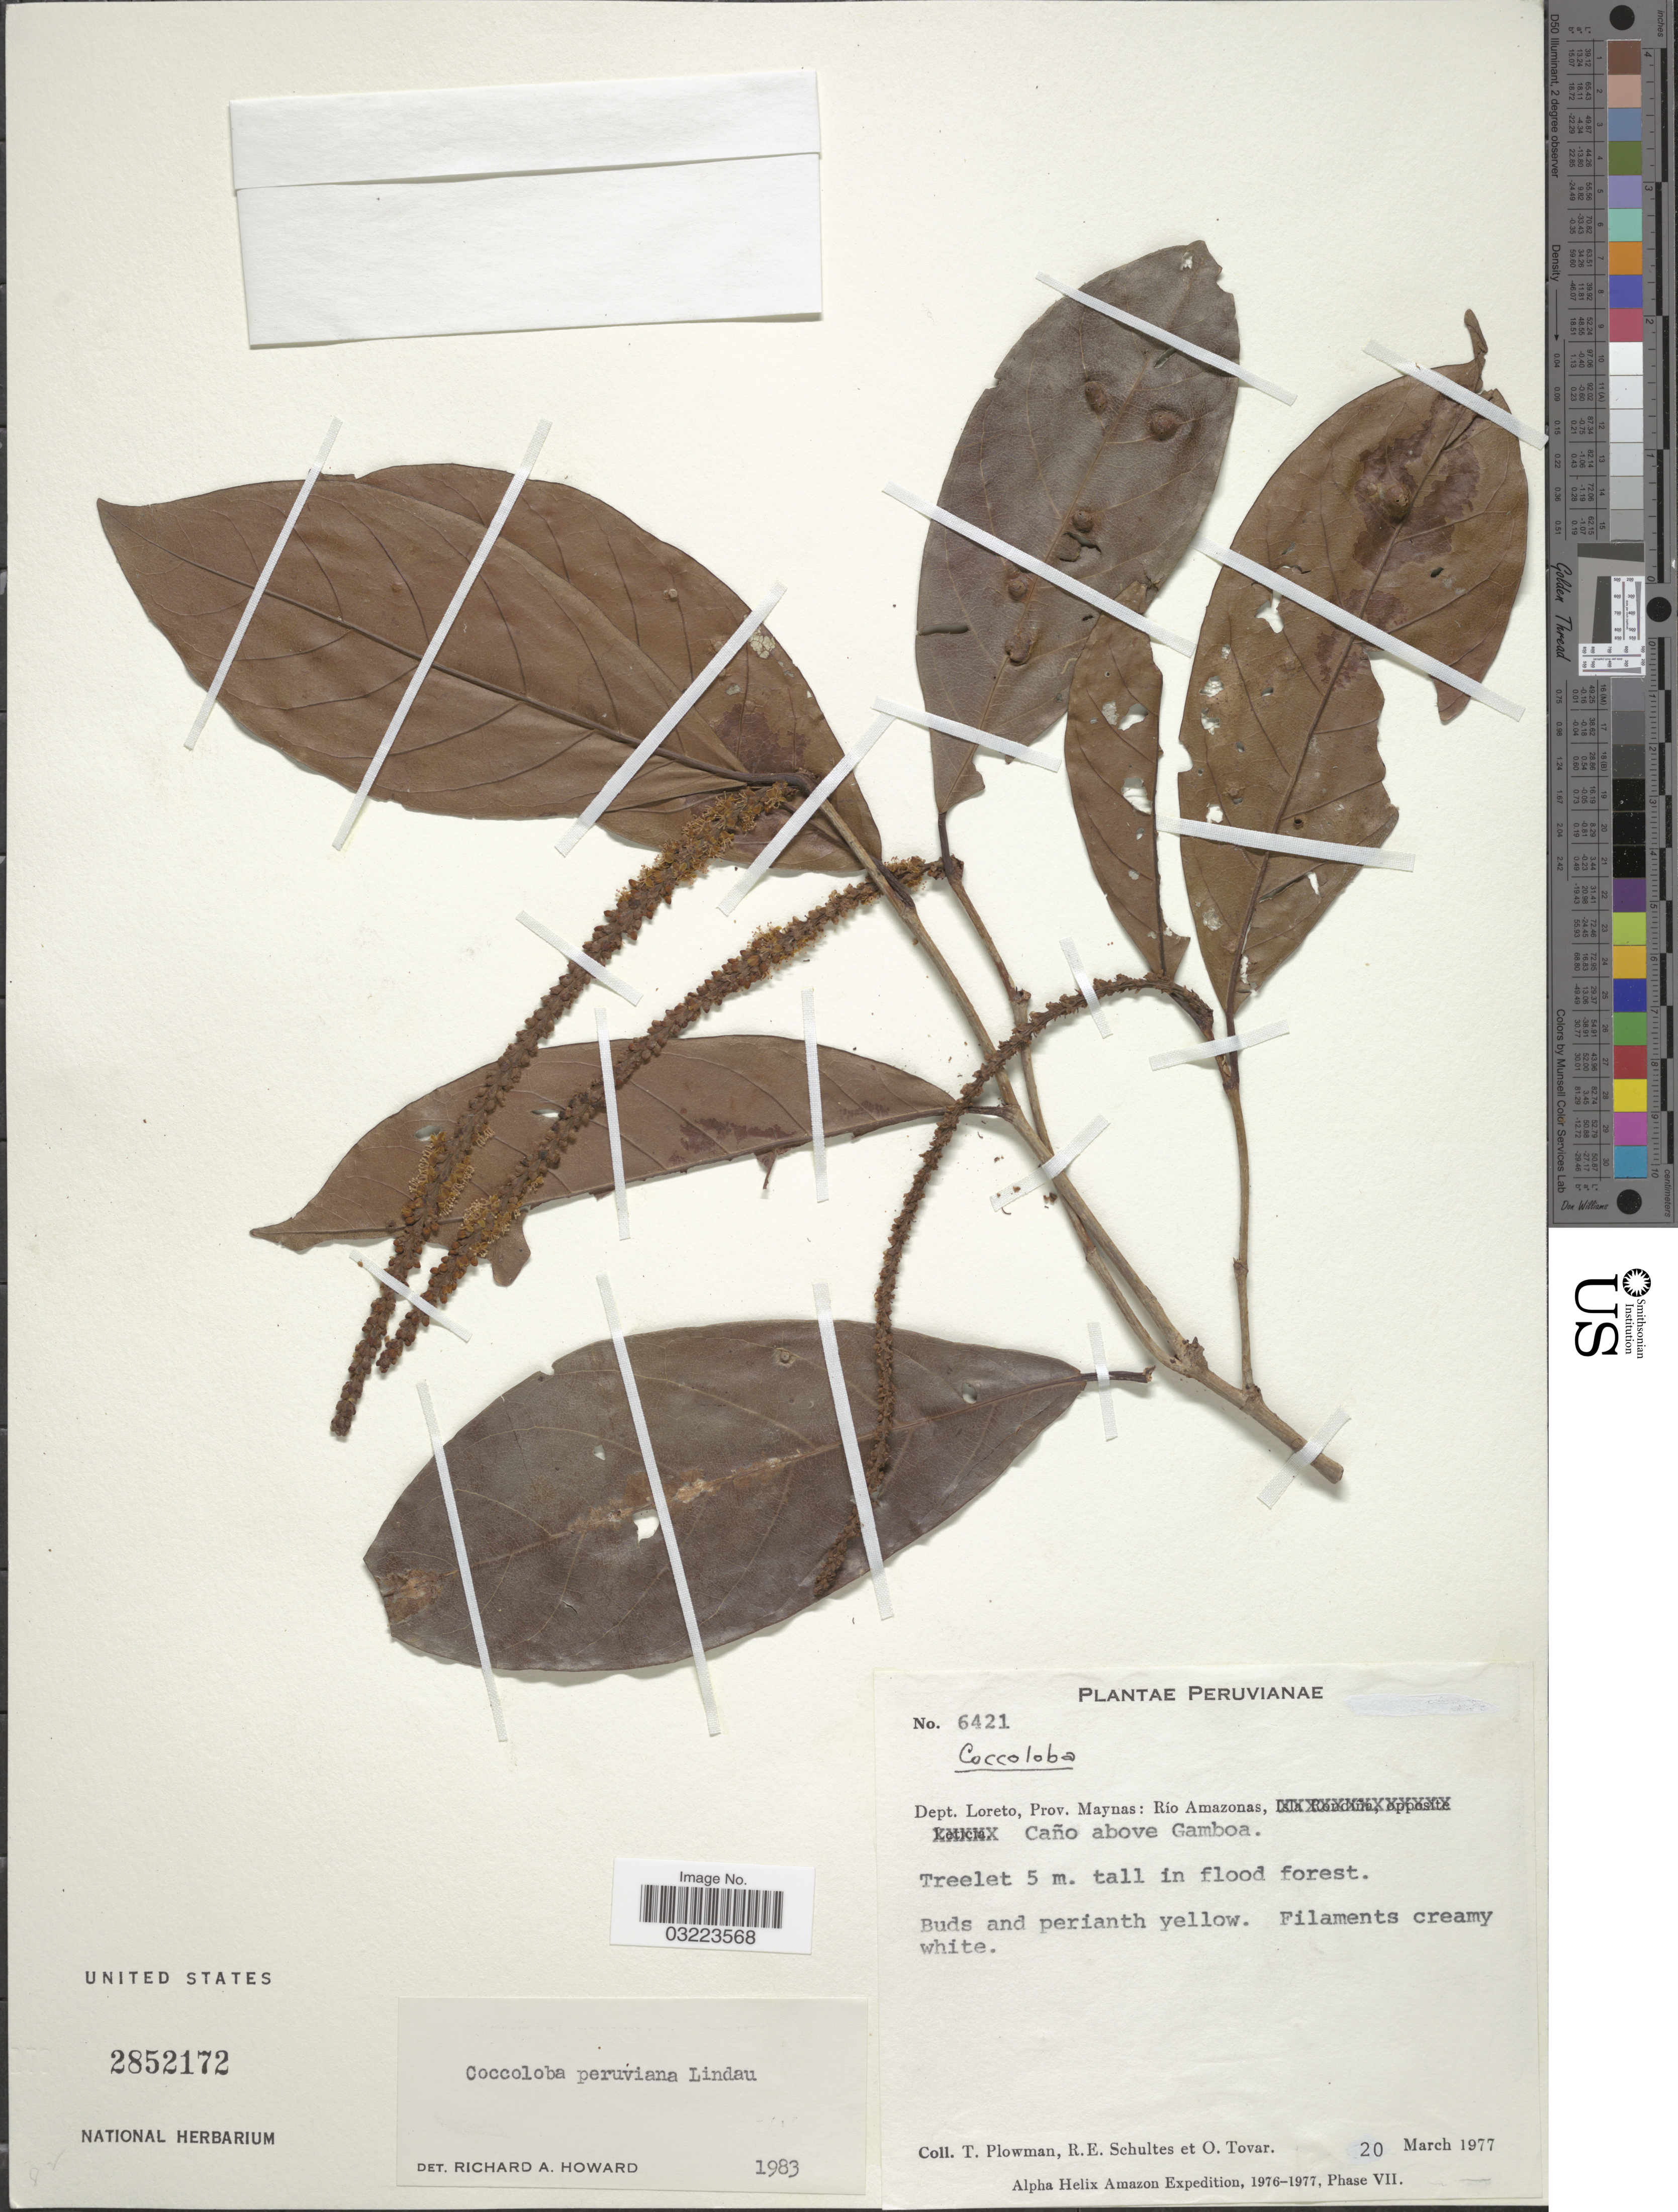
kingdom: Plantae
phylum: Tracheophyta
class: Magnoliopsida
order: Caryophyllales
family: Polygonaceae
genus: Coccoloba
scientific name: Coccoloba peruviana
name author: Lindau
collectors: T. Plowman, R. E. Schultes & Ó. Tovar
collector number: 6421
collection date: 1977-03-20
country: Peru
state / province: Loreto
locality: Dept. Loreto, Prov. Maynas: Río Amazonas, Caño above Gamboa.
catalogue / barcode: US 2852172